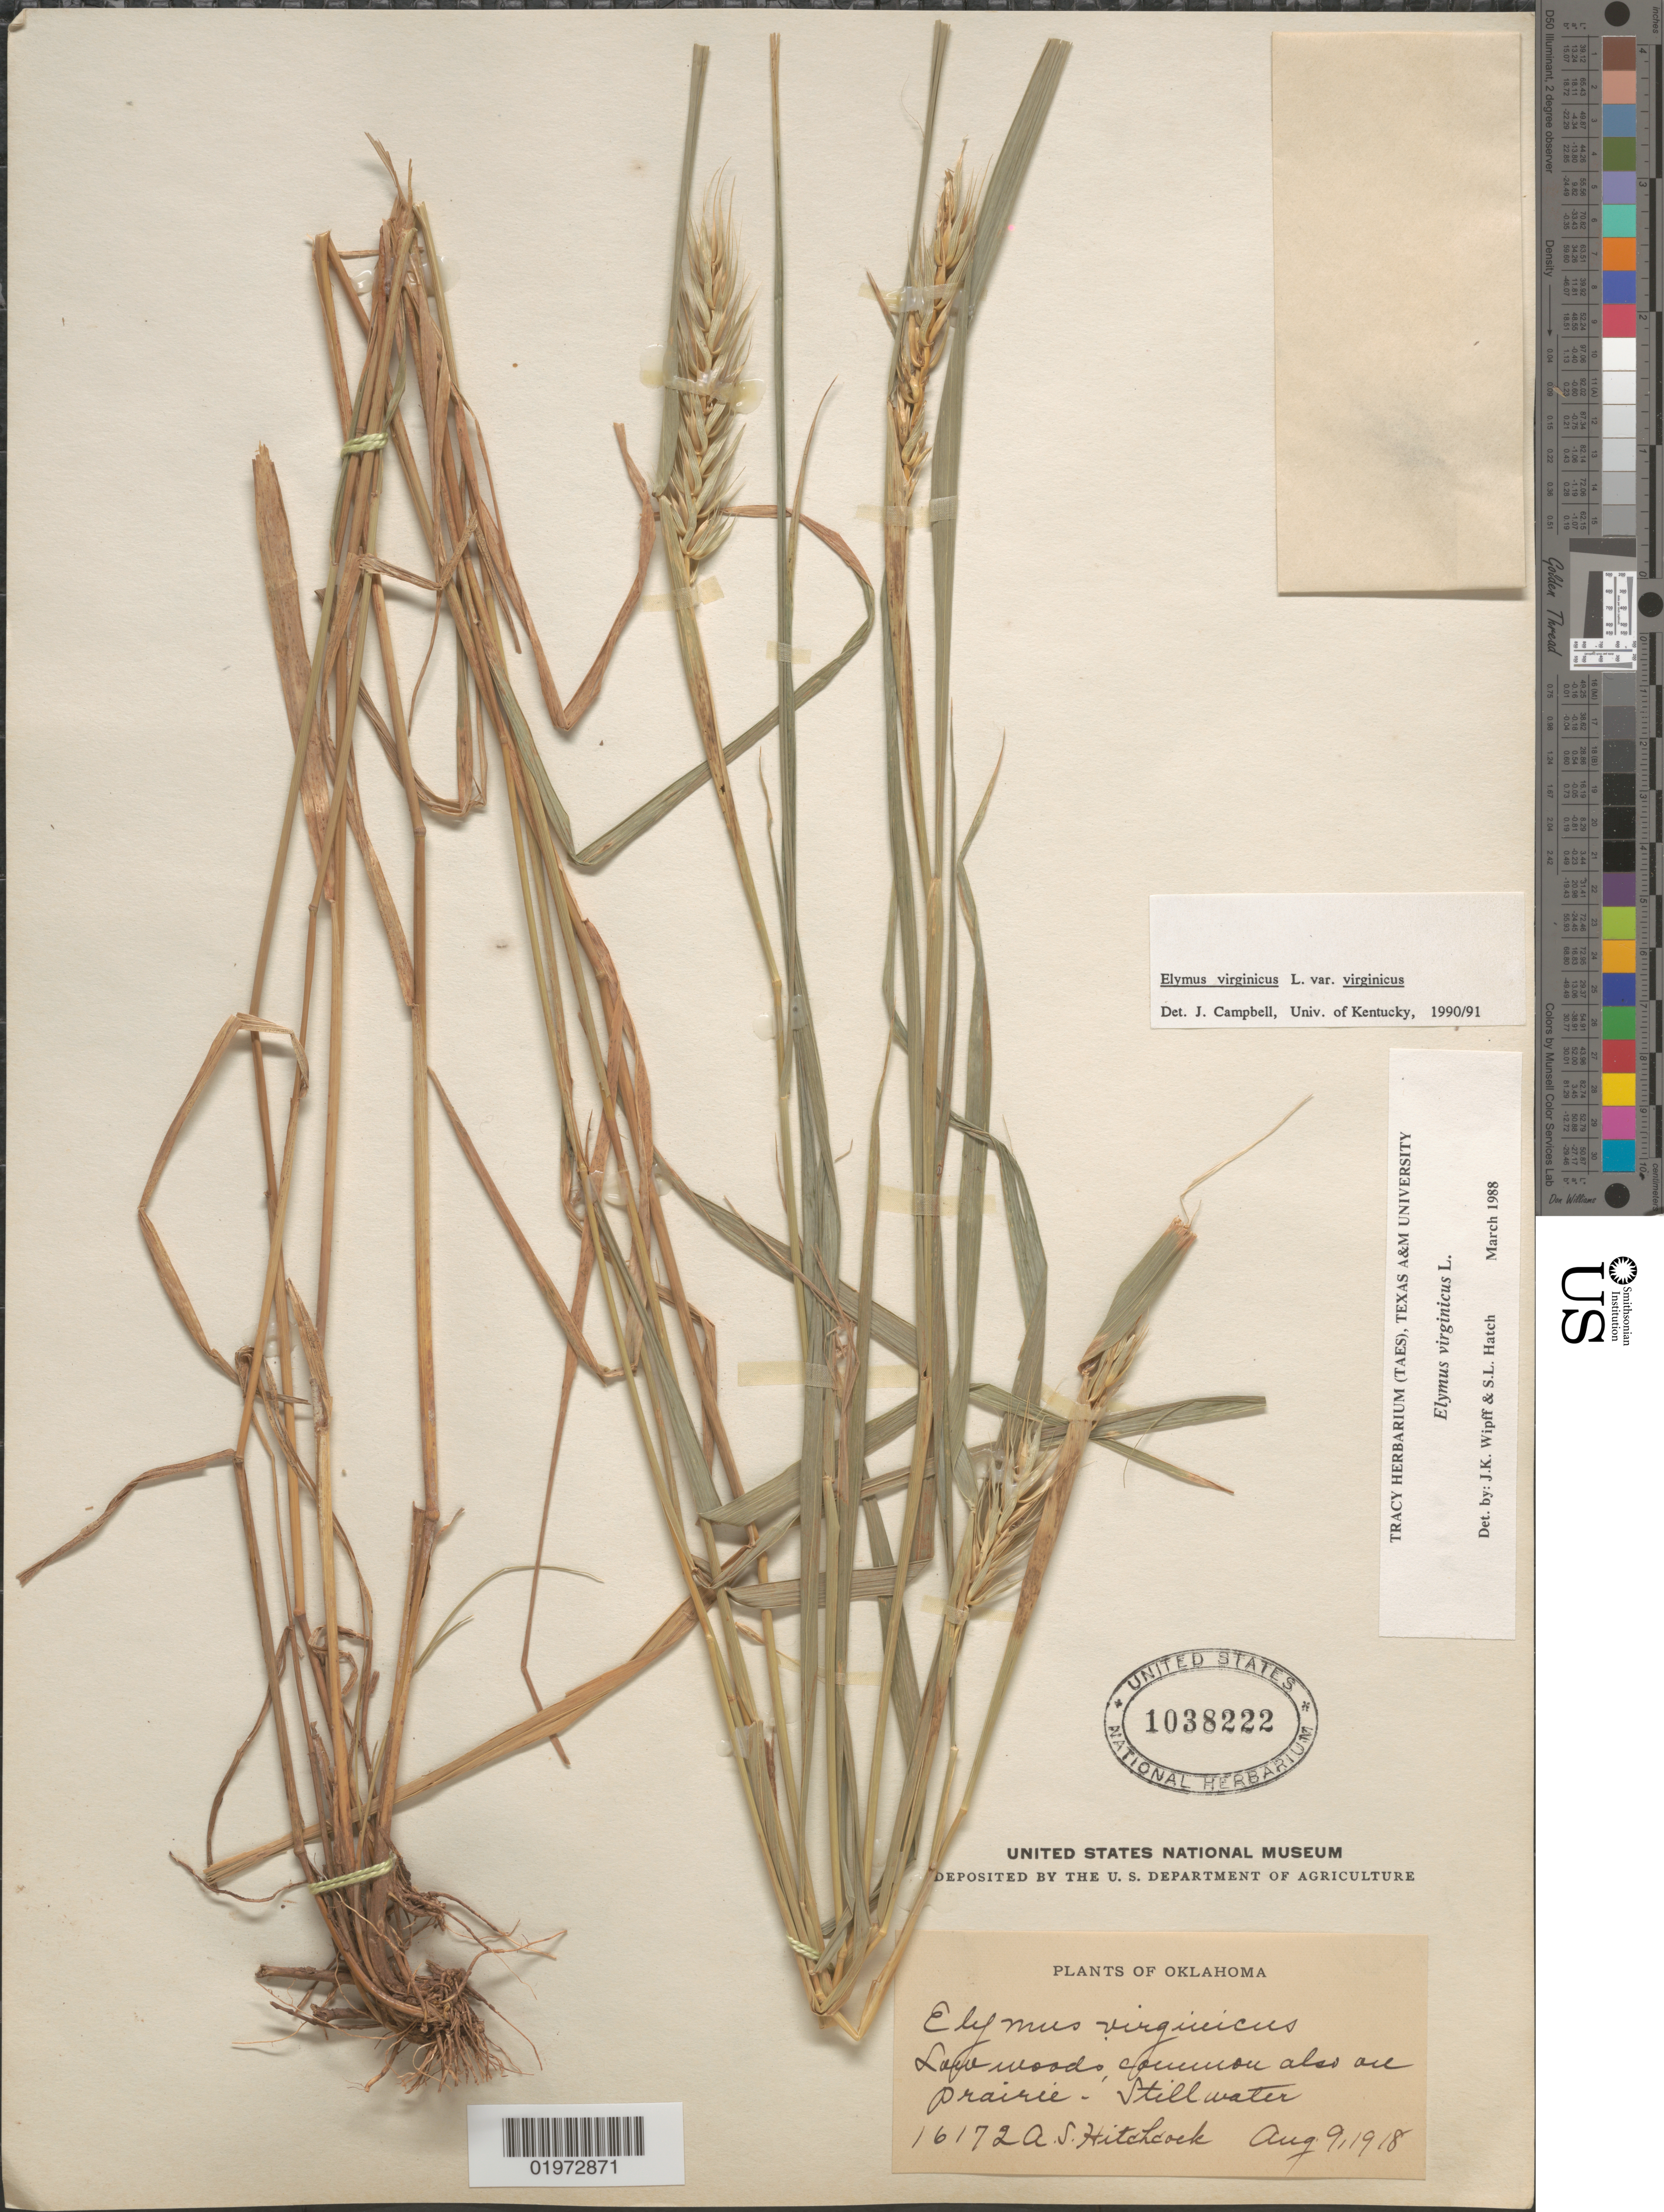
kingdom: Plantae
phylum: Tracheophyta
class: Liliopsida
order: Poales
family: Poaceae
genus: Elymus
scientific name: Elymus virginicus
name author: L.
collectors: A. S. Hitchcock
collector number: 16172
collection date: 1918-08-09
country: United States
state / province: Oklahoma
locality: Stillwater.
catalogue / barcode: US 1038222